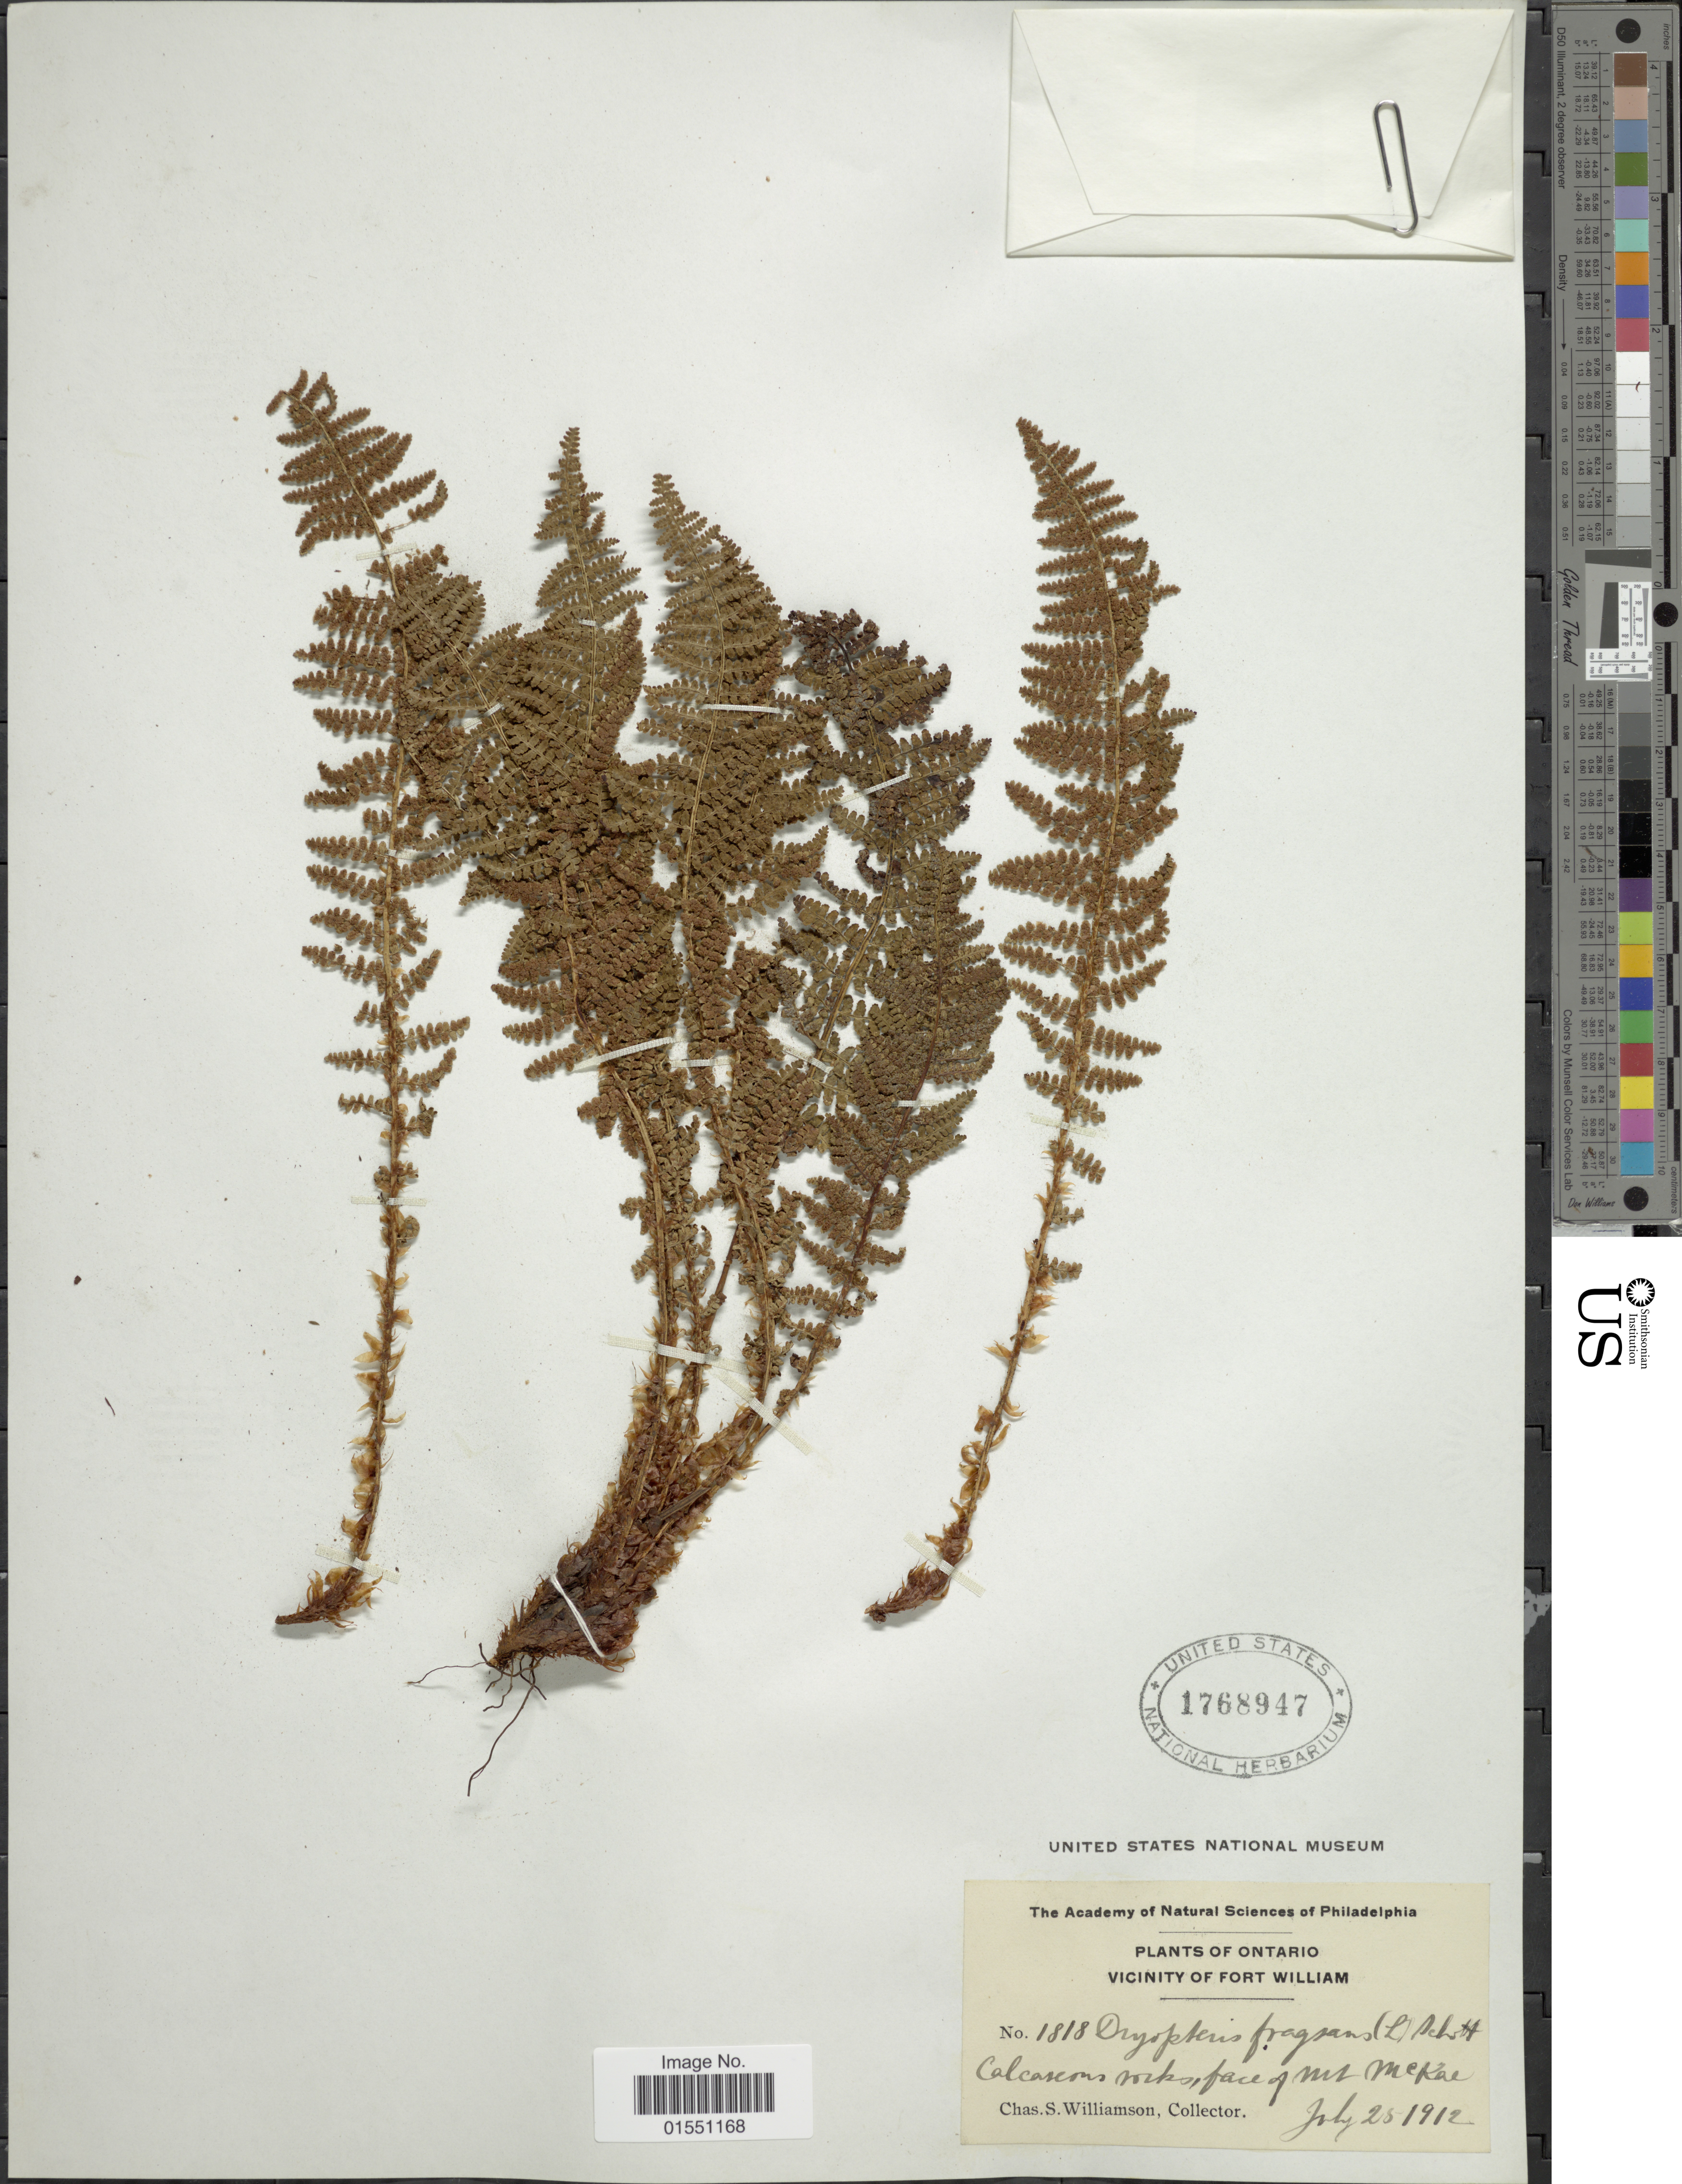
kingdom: Plantae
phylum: Tracheophyta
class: Polypodiopsida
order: Polypodiales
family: Dryopteridaceae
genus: Dryopteris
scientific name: Dryopteris fragrans var. hookeriana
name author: A. Prince ex Weath.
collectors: C. Williamson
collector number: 1818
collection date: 1912-07-25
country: Canada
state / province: Ontario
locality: Vicinity of Fort William. Face of Mt. McKay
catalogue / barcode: US 1768947